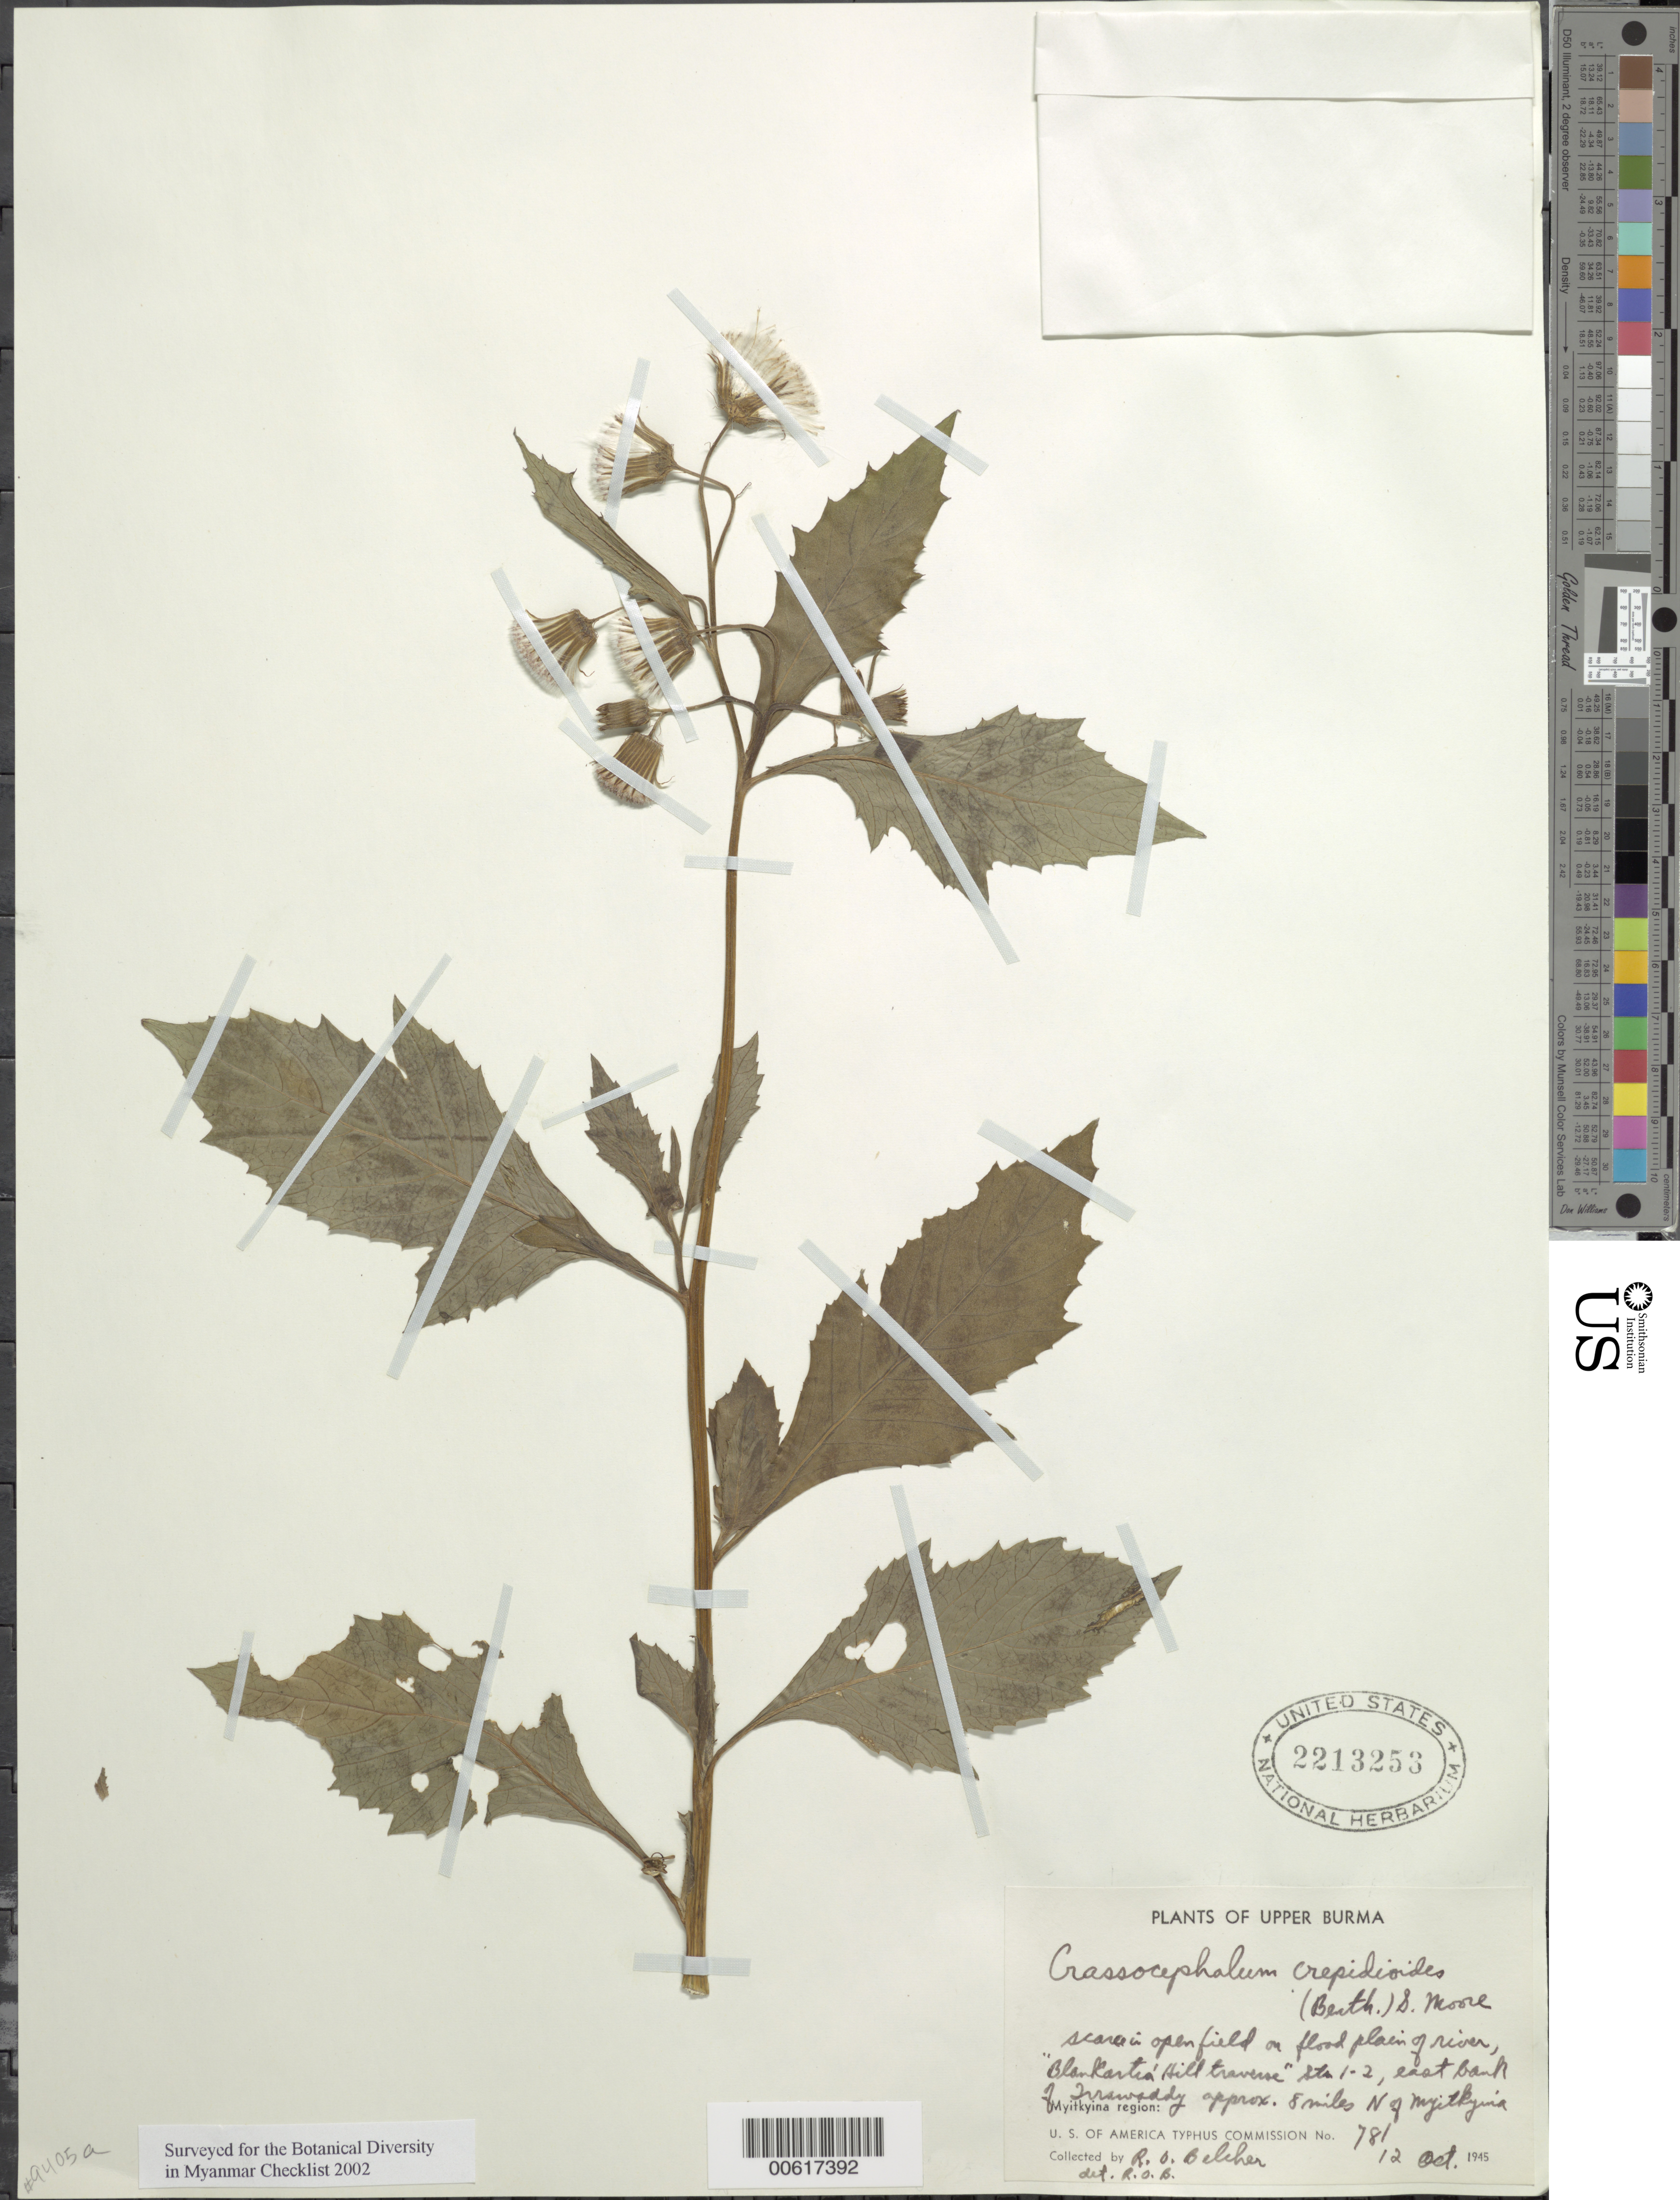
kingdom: Plantae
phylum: Tracheophyta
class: Magnoliopsida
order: Asterales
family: Asteraceae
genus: Crassocephalum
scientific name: Crassocephalum crepidioides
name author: (Benth.) S. Moore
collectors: R. Belcher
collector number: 781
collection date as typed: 12 Oct 1945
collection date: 1945-10-12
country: Myanmar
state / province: Kachin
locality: Blankartia Hill traverse, 8 miles N of Myitkyina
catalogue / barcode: US 2213253